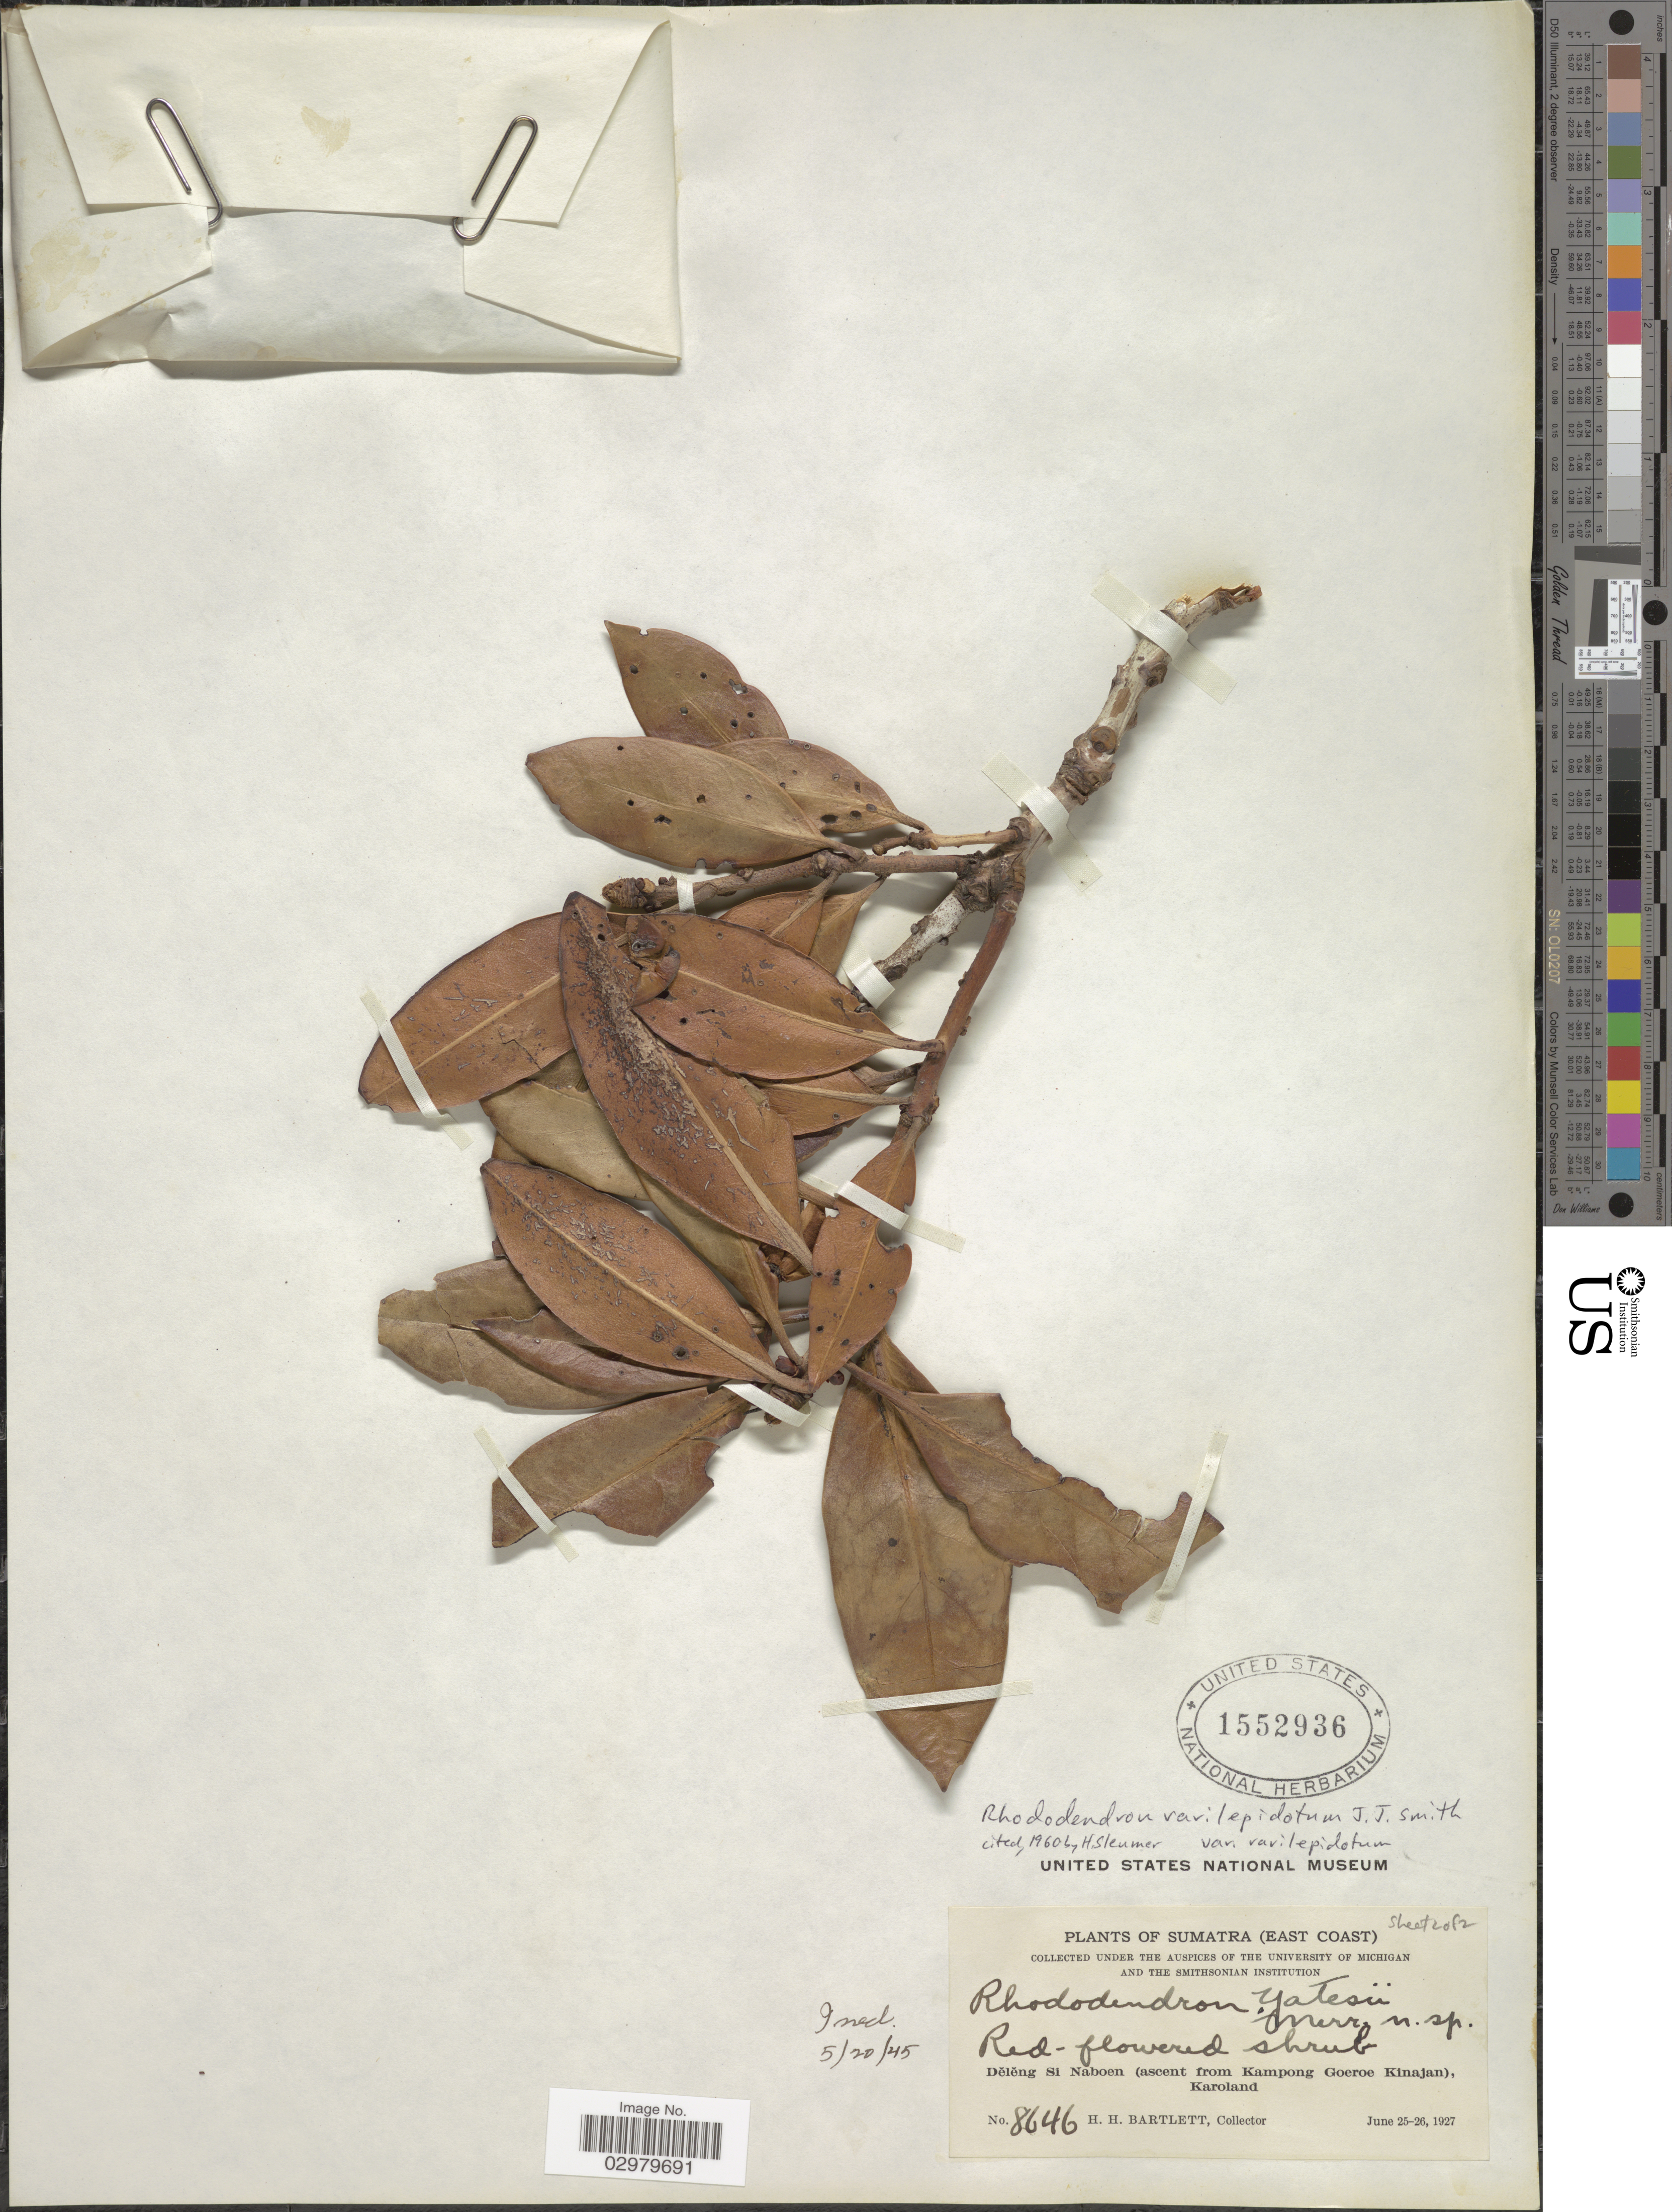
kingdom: Plantae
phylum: Tracheophyta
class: Magnoliopsida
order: Ericales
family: Ericaceae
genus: Rhododendron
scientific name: Rhododendron rarilepidotum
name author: J.J. Sm.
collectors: H. H. Bartlett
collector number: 8646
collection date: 1927-06-25/1927-06-26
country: Indonesia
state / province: Sumatra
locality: East Coast. Deleng Si Naboen (ascent from Kampong Goeroe Kinajan), Karoland.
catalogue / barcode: US 1552936